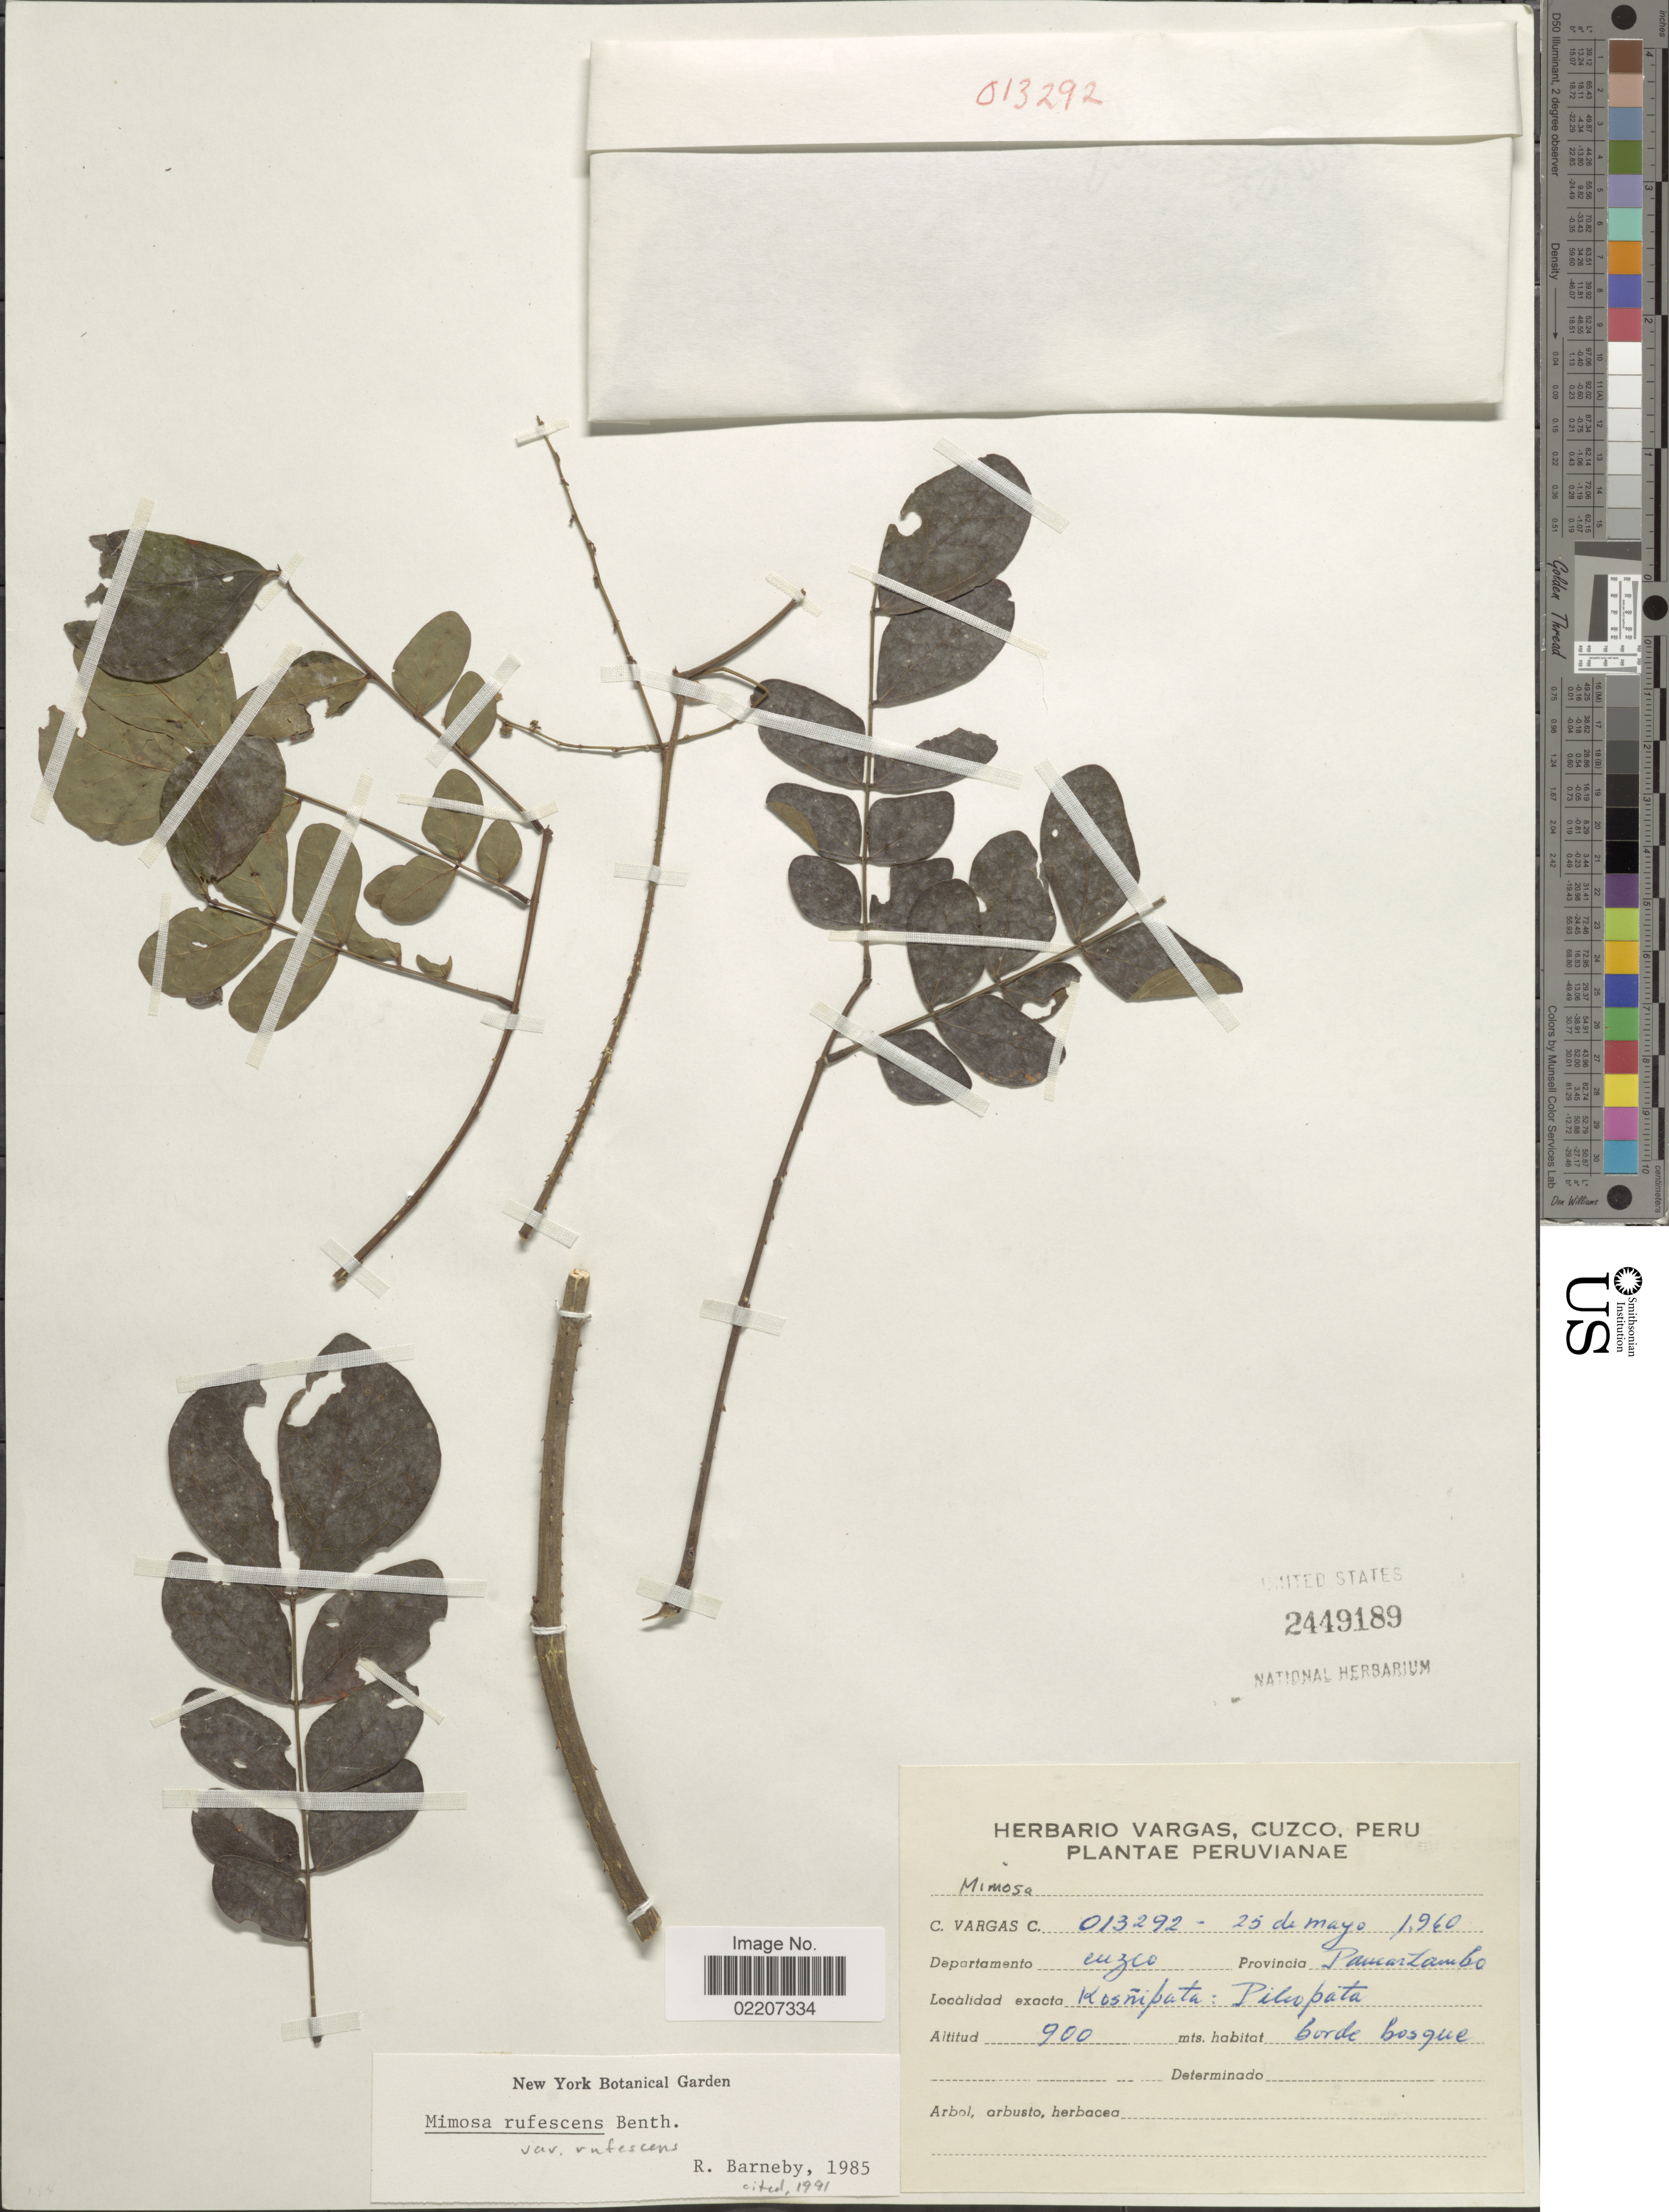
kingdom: Plantae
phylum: Tracheophyta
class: Magnoliopsida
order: Fabales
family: Fabaceae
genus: Mimosa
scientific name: Mimosa rufescens var. rufescens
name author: Benth.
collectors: C. Vargas Calderón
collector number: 013292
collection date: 1960-05-25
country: Peru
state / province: Cusco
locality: Departamento Cusco, Provincia Paucartambo, Kosnipata, Pilcopata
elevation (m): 900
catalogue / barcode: US 2449189